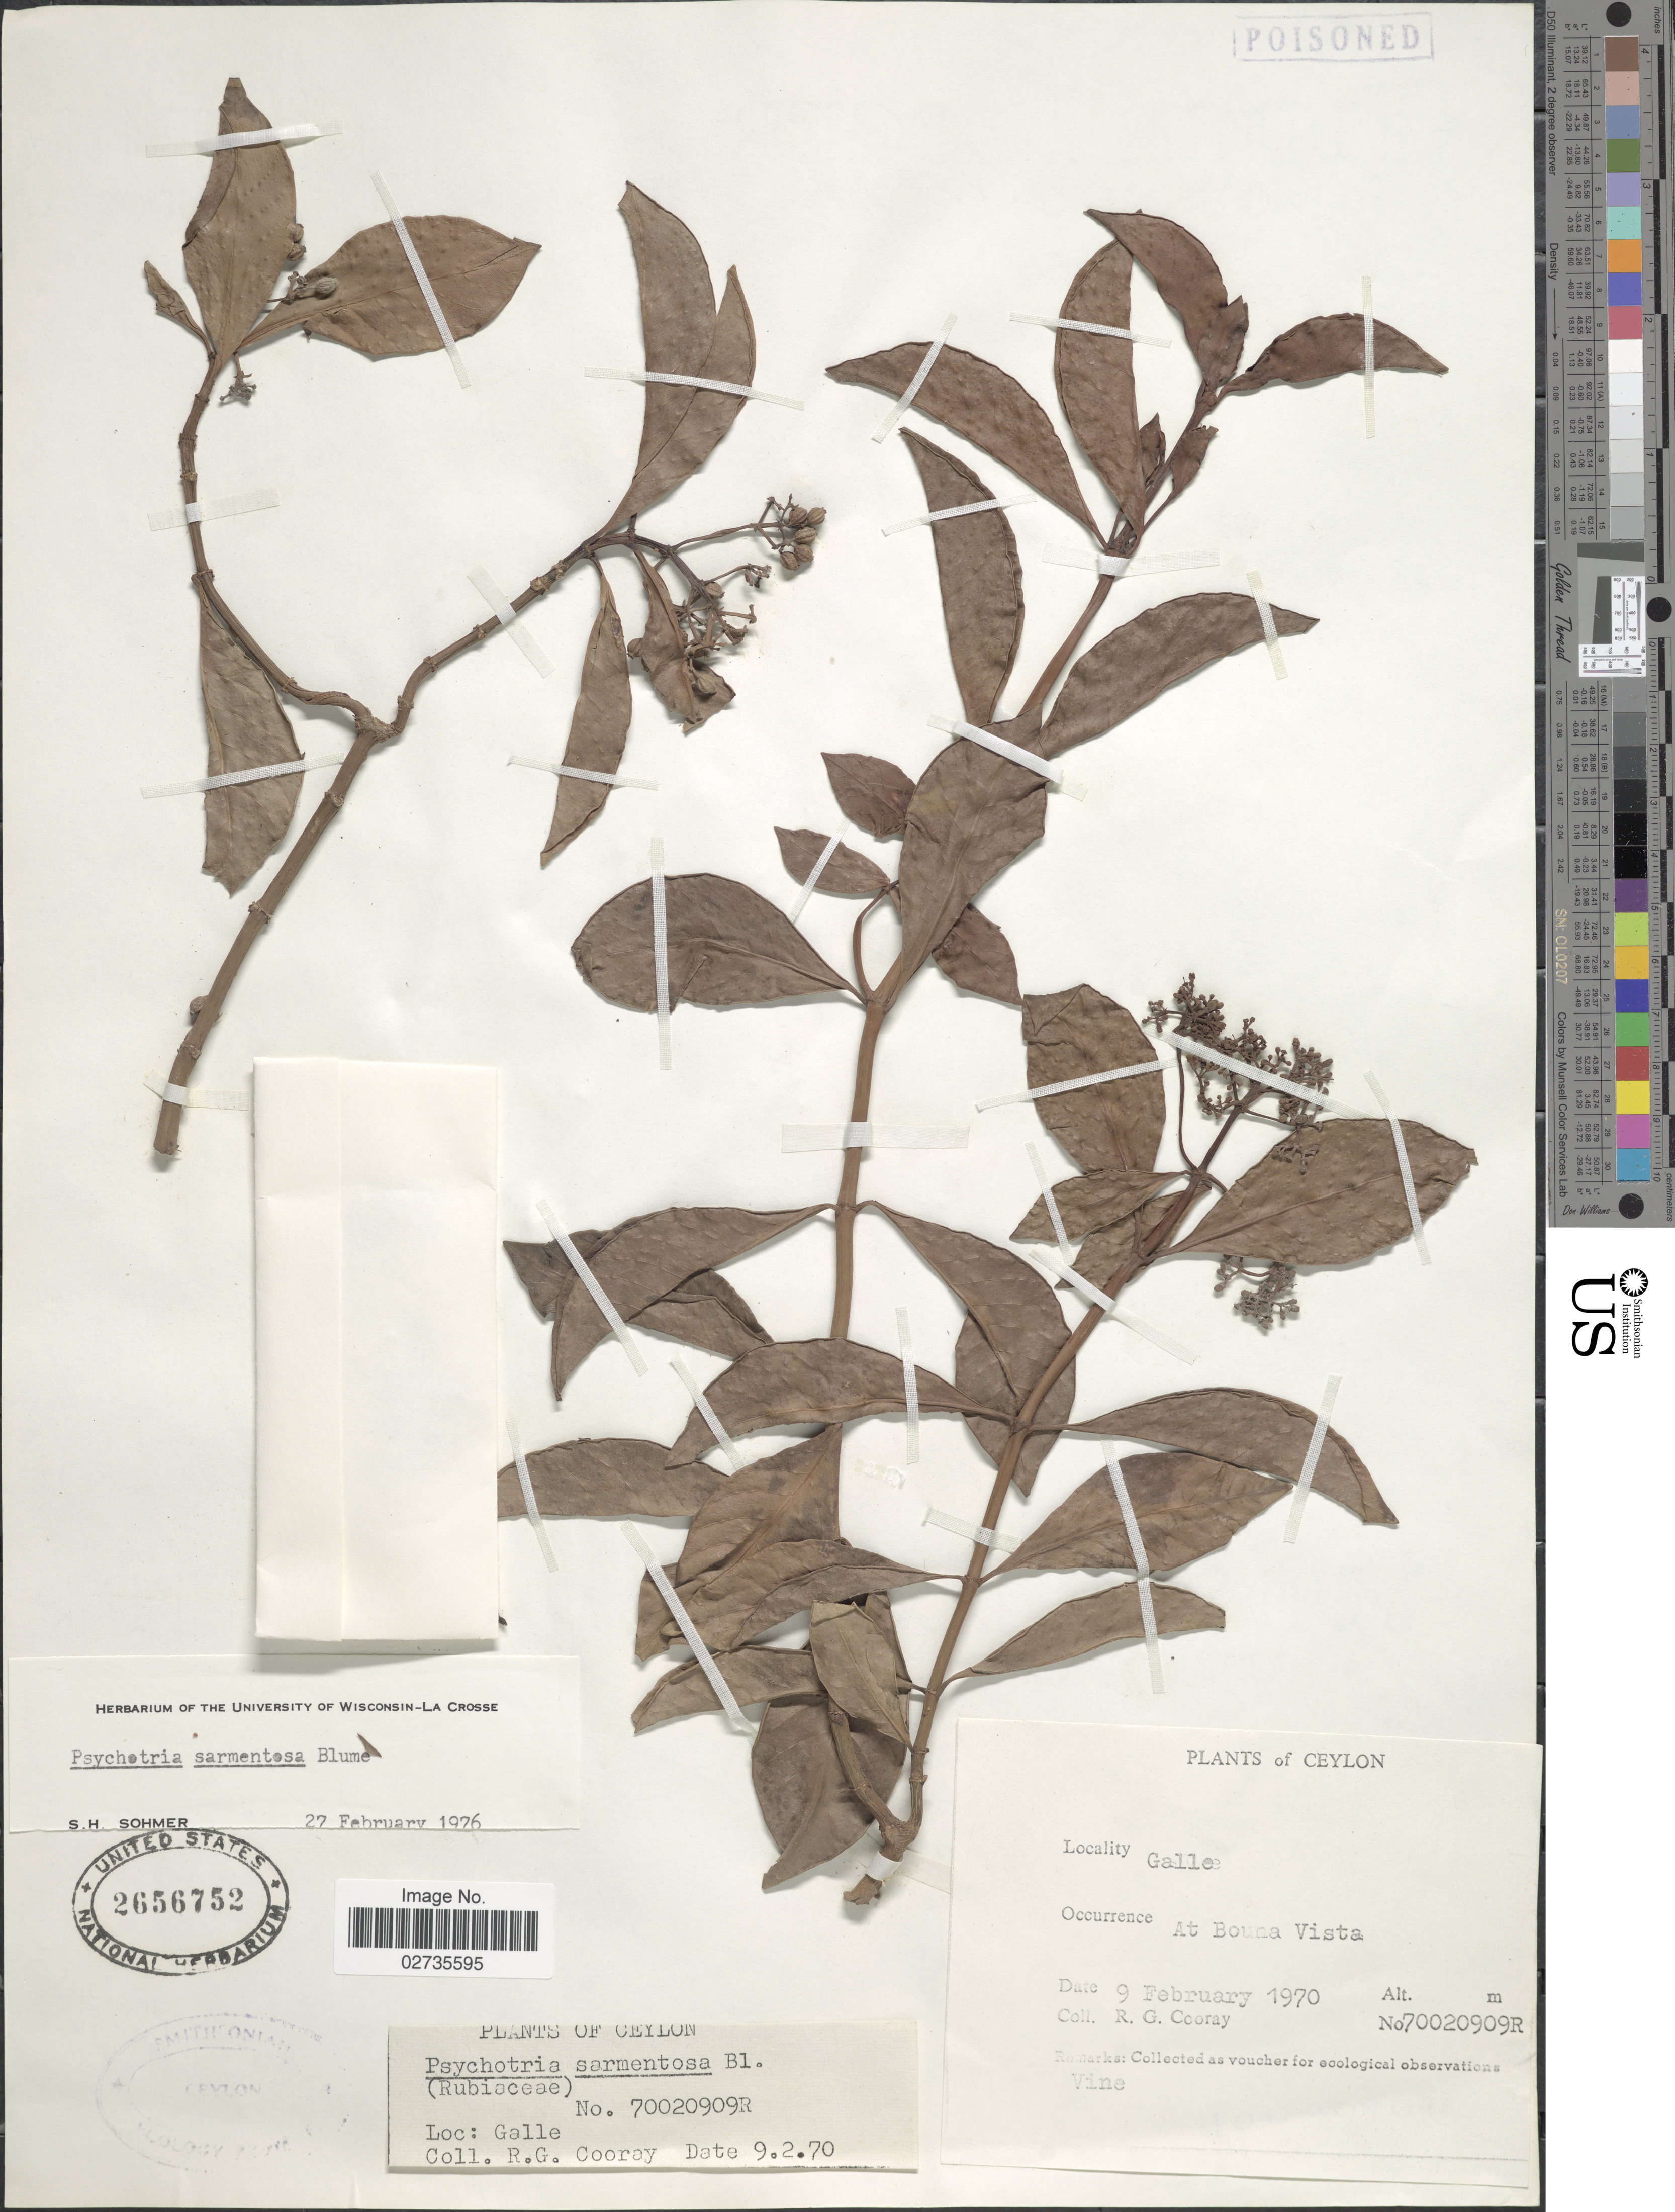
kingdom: Plantae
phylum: Tracheophyta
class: Magnoliopsida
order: Gentianales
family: Rubiaceae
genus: Psychotria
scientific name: Psychotria sarmentosa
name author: Blume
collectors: R. Cooray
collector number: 70020909R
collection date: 1970-02-09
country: Sri Lanka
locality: Ceylon, Galle, At Bouna Vista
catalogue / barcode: US 2656752